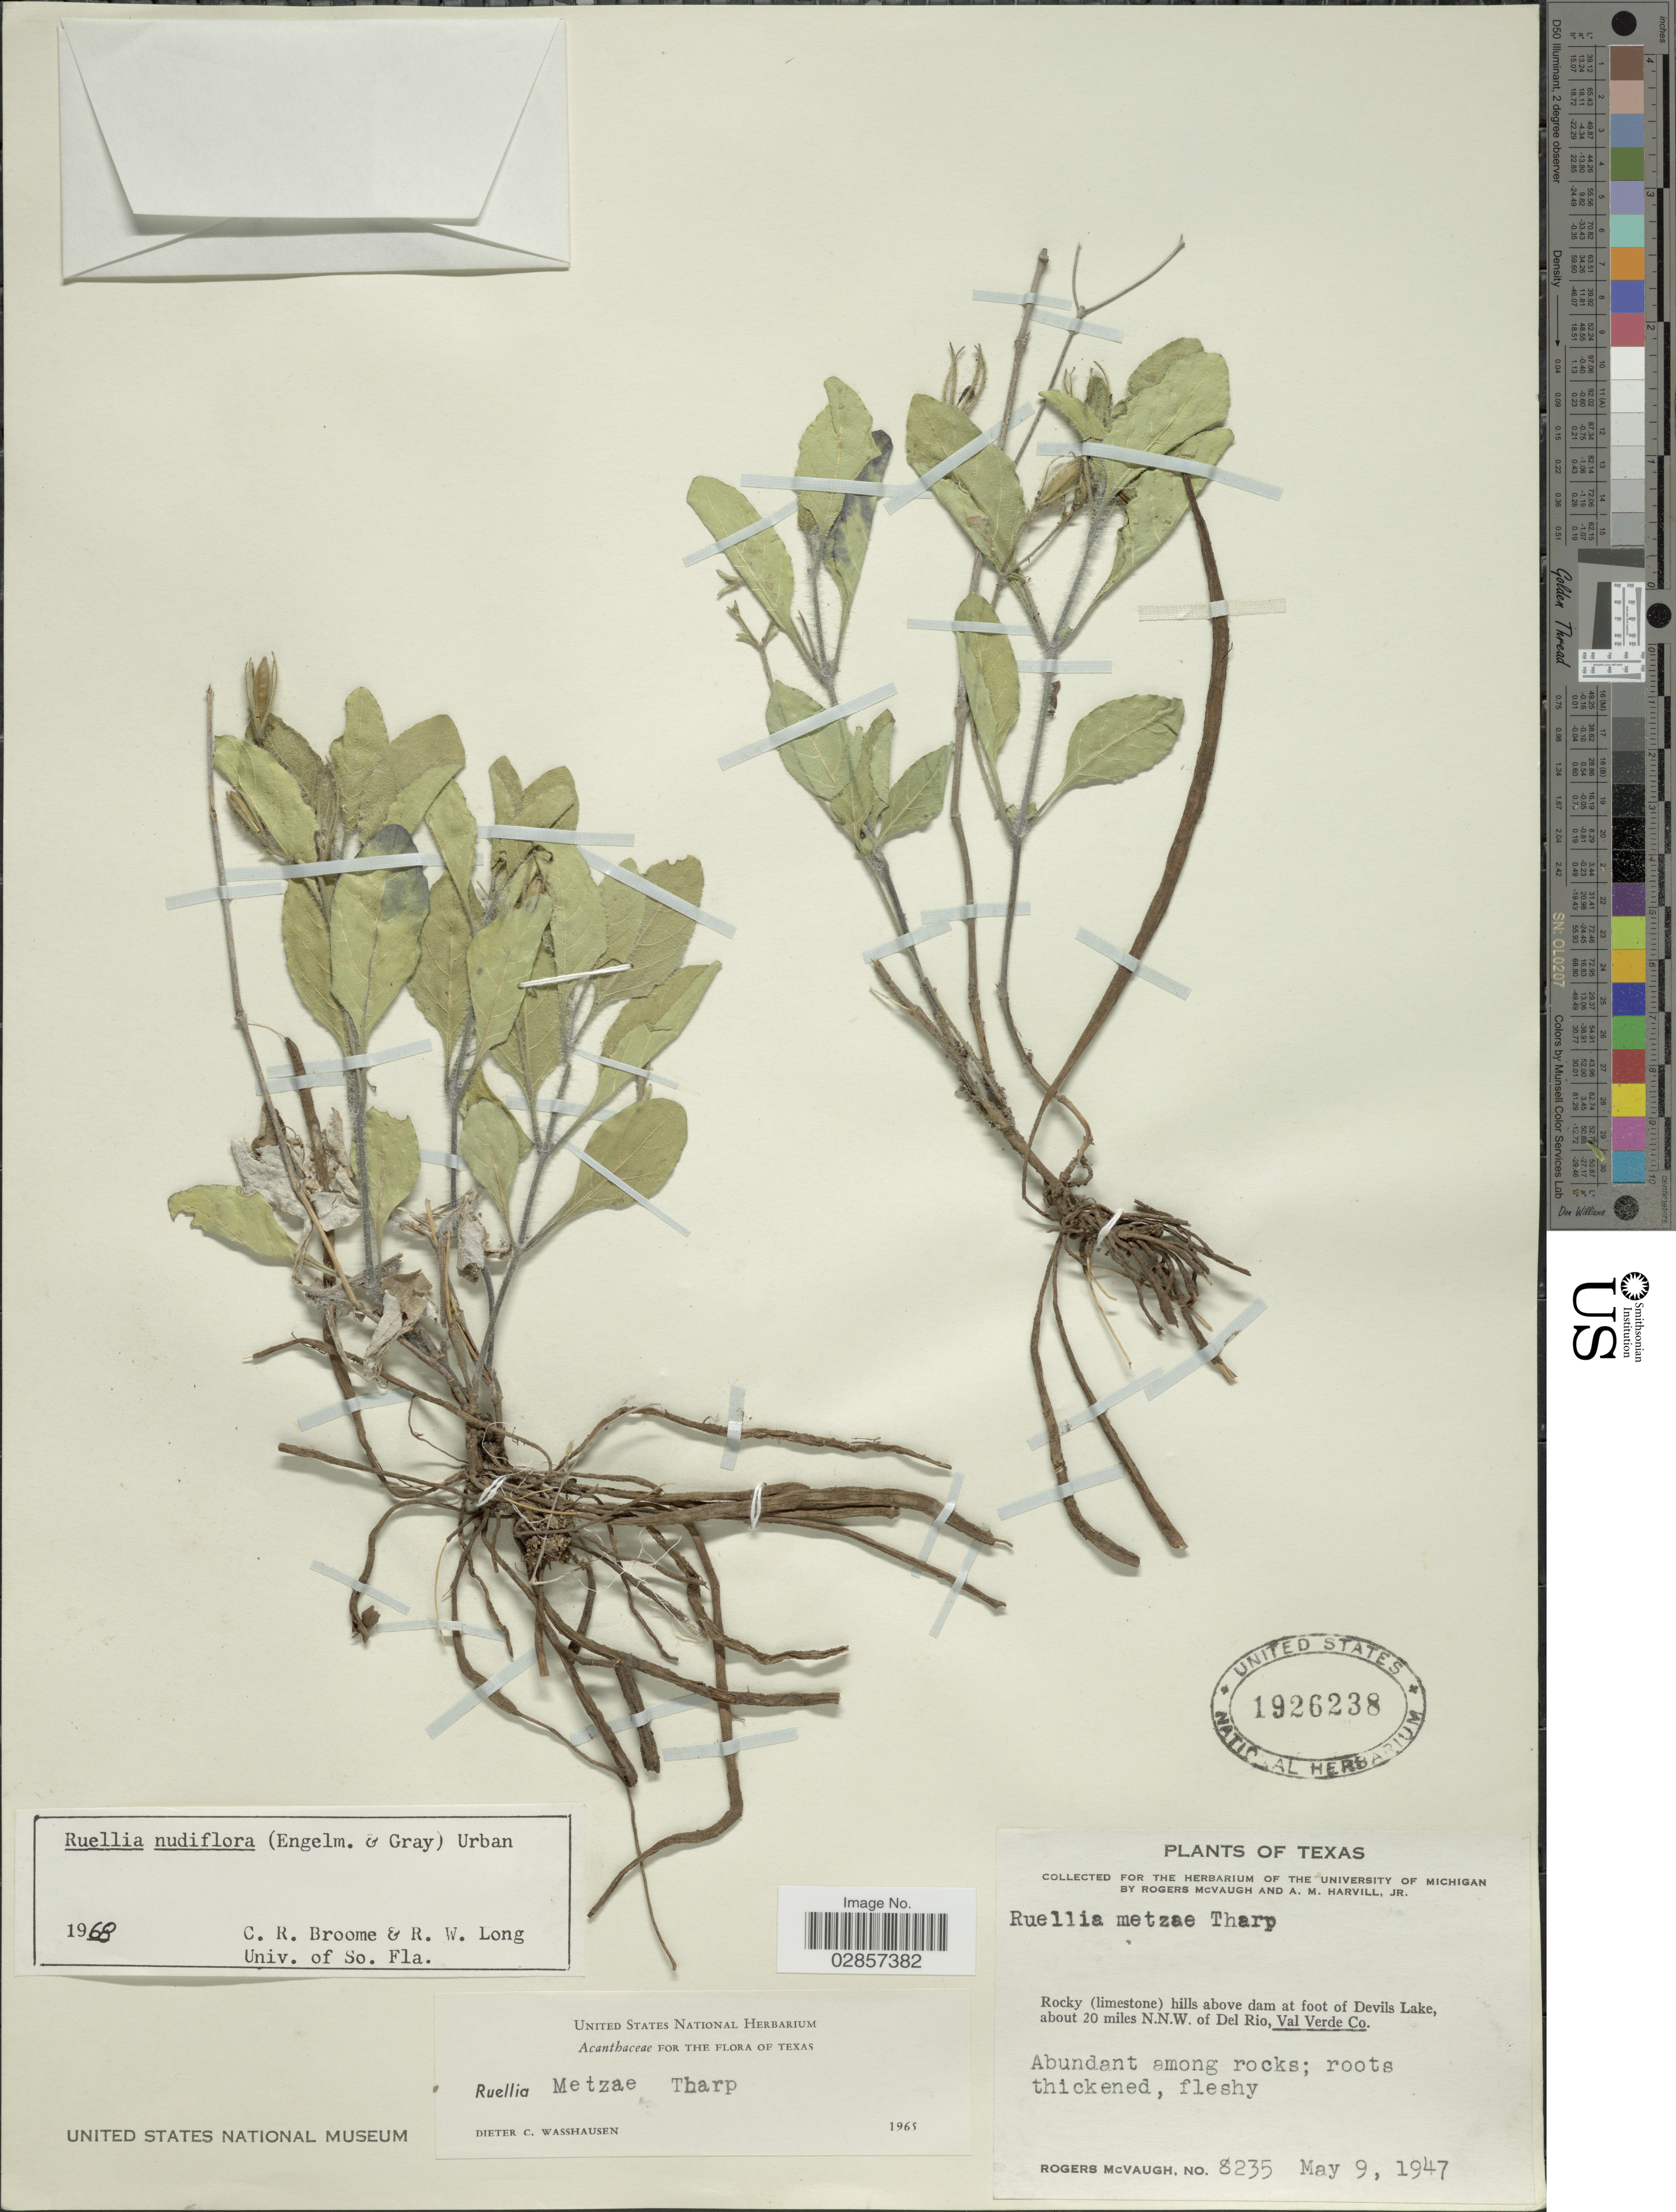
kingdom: Plantae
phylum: Tracheophyta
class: Magnoliopsida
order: Lamiales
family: Acanthaceae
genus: Ruellia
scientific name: Ruellia nudiflora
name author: (Engelm. & A. Gray) Urb.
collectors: R. McVaugh & A. Harvill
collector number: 8235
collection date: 1947-05-09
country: United States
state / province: Texas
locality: Rocky (limestone) hills above dam at foot of Devils Lake, about 20 miles N.N.W. of Del Rio, Val Verde Co.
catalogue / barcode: US 1926238